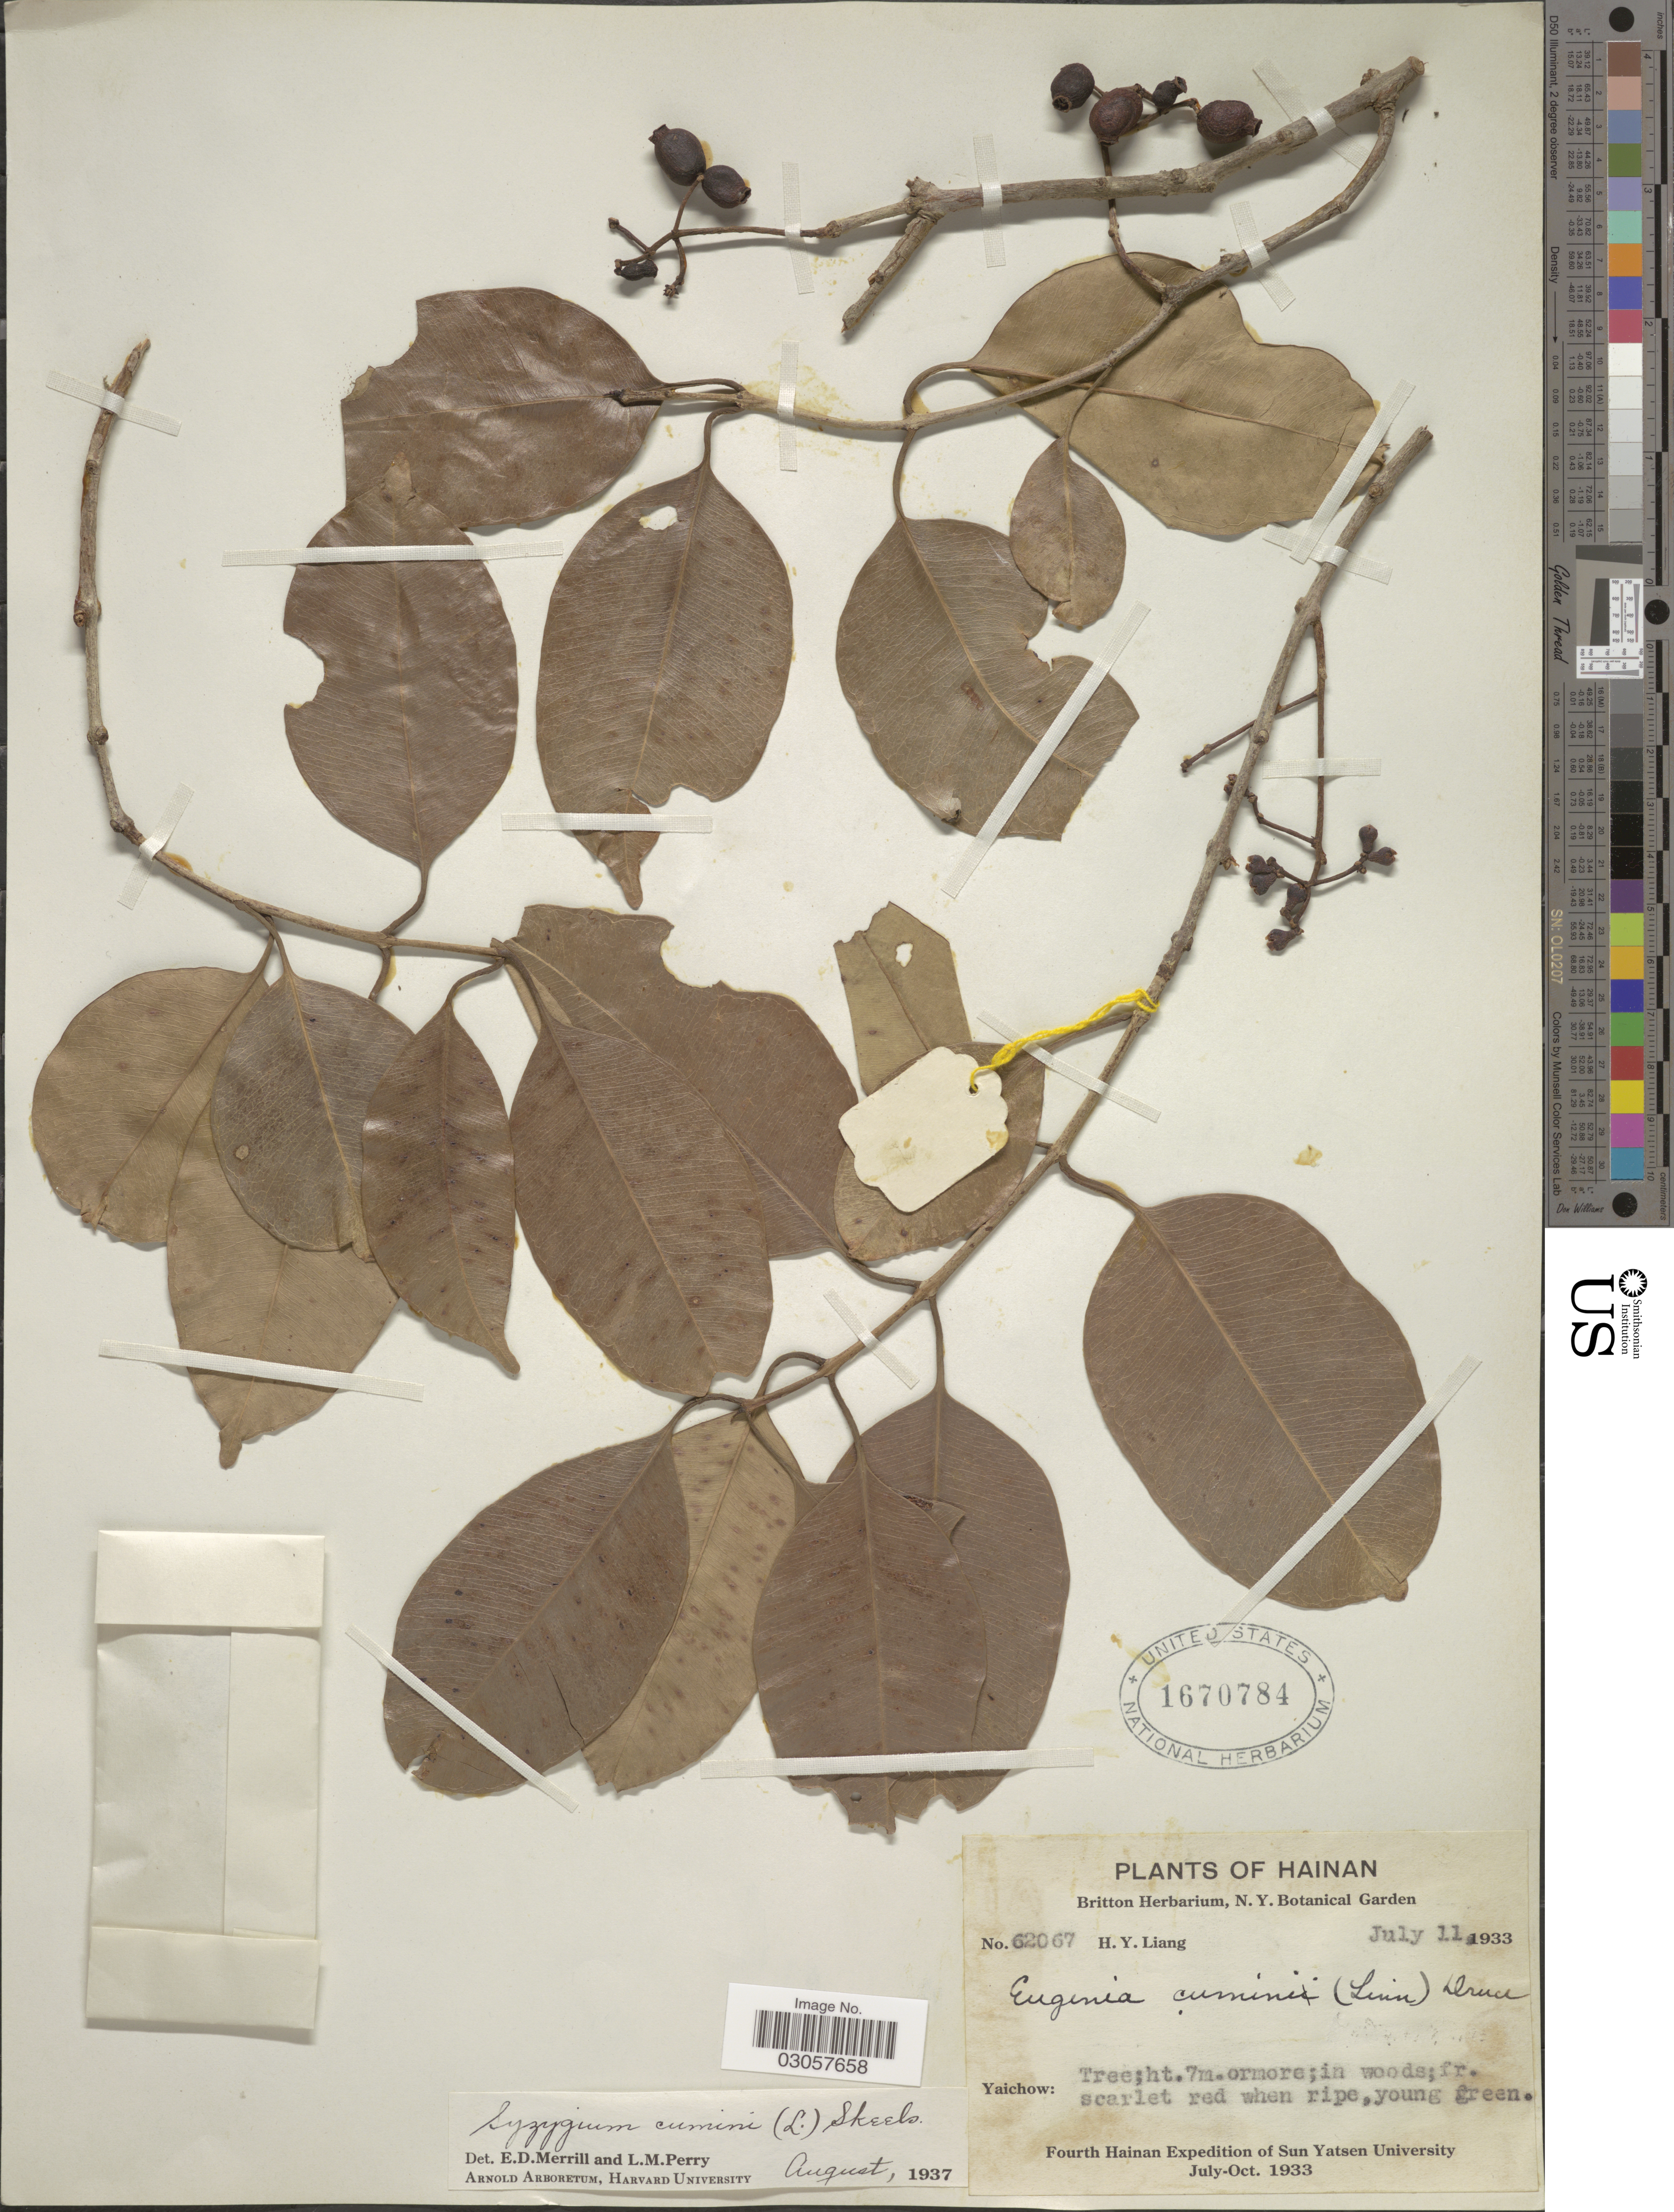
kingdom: Plantae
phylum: Tracheophyta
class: Magnoliopsida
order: Myrtales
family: Myrtaceae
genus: Syzygium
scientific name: Syzygium cumini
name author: (L.) Skeels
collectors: H. Y. Liang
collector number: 62067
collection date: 1933-07-11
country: China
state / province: Hainan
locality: Yaichow.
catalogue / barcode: US 1670784